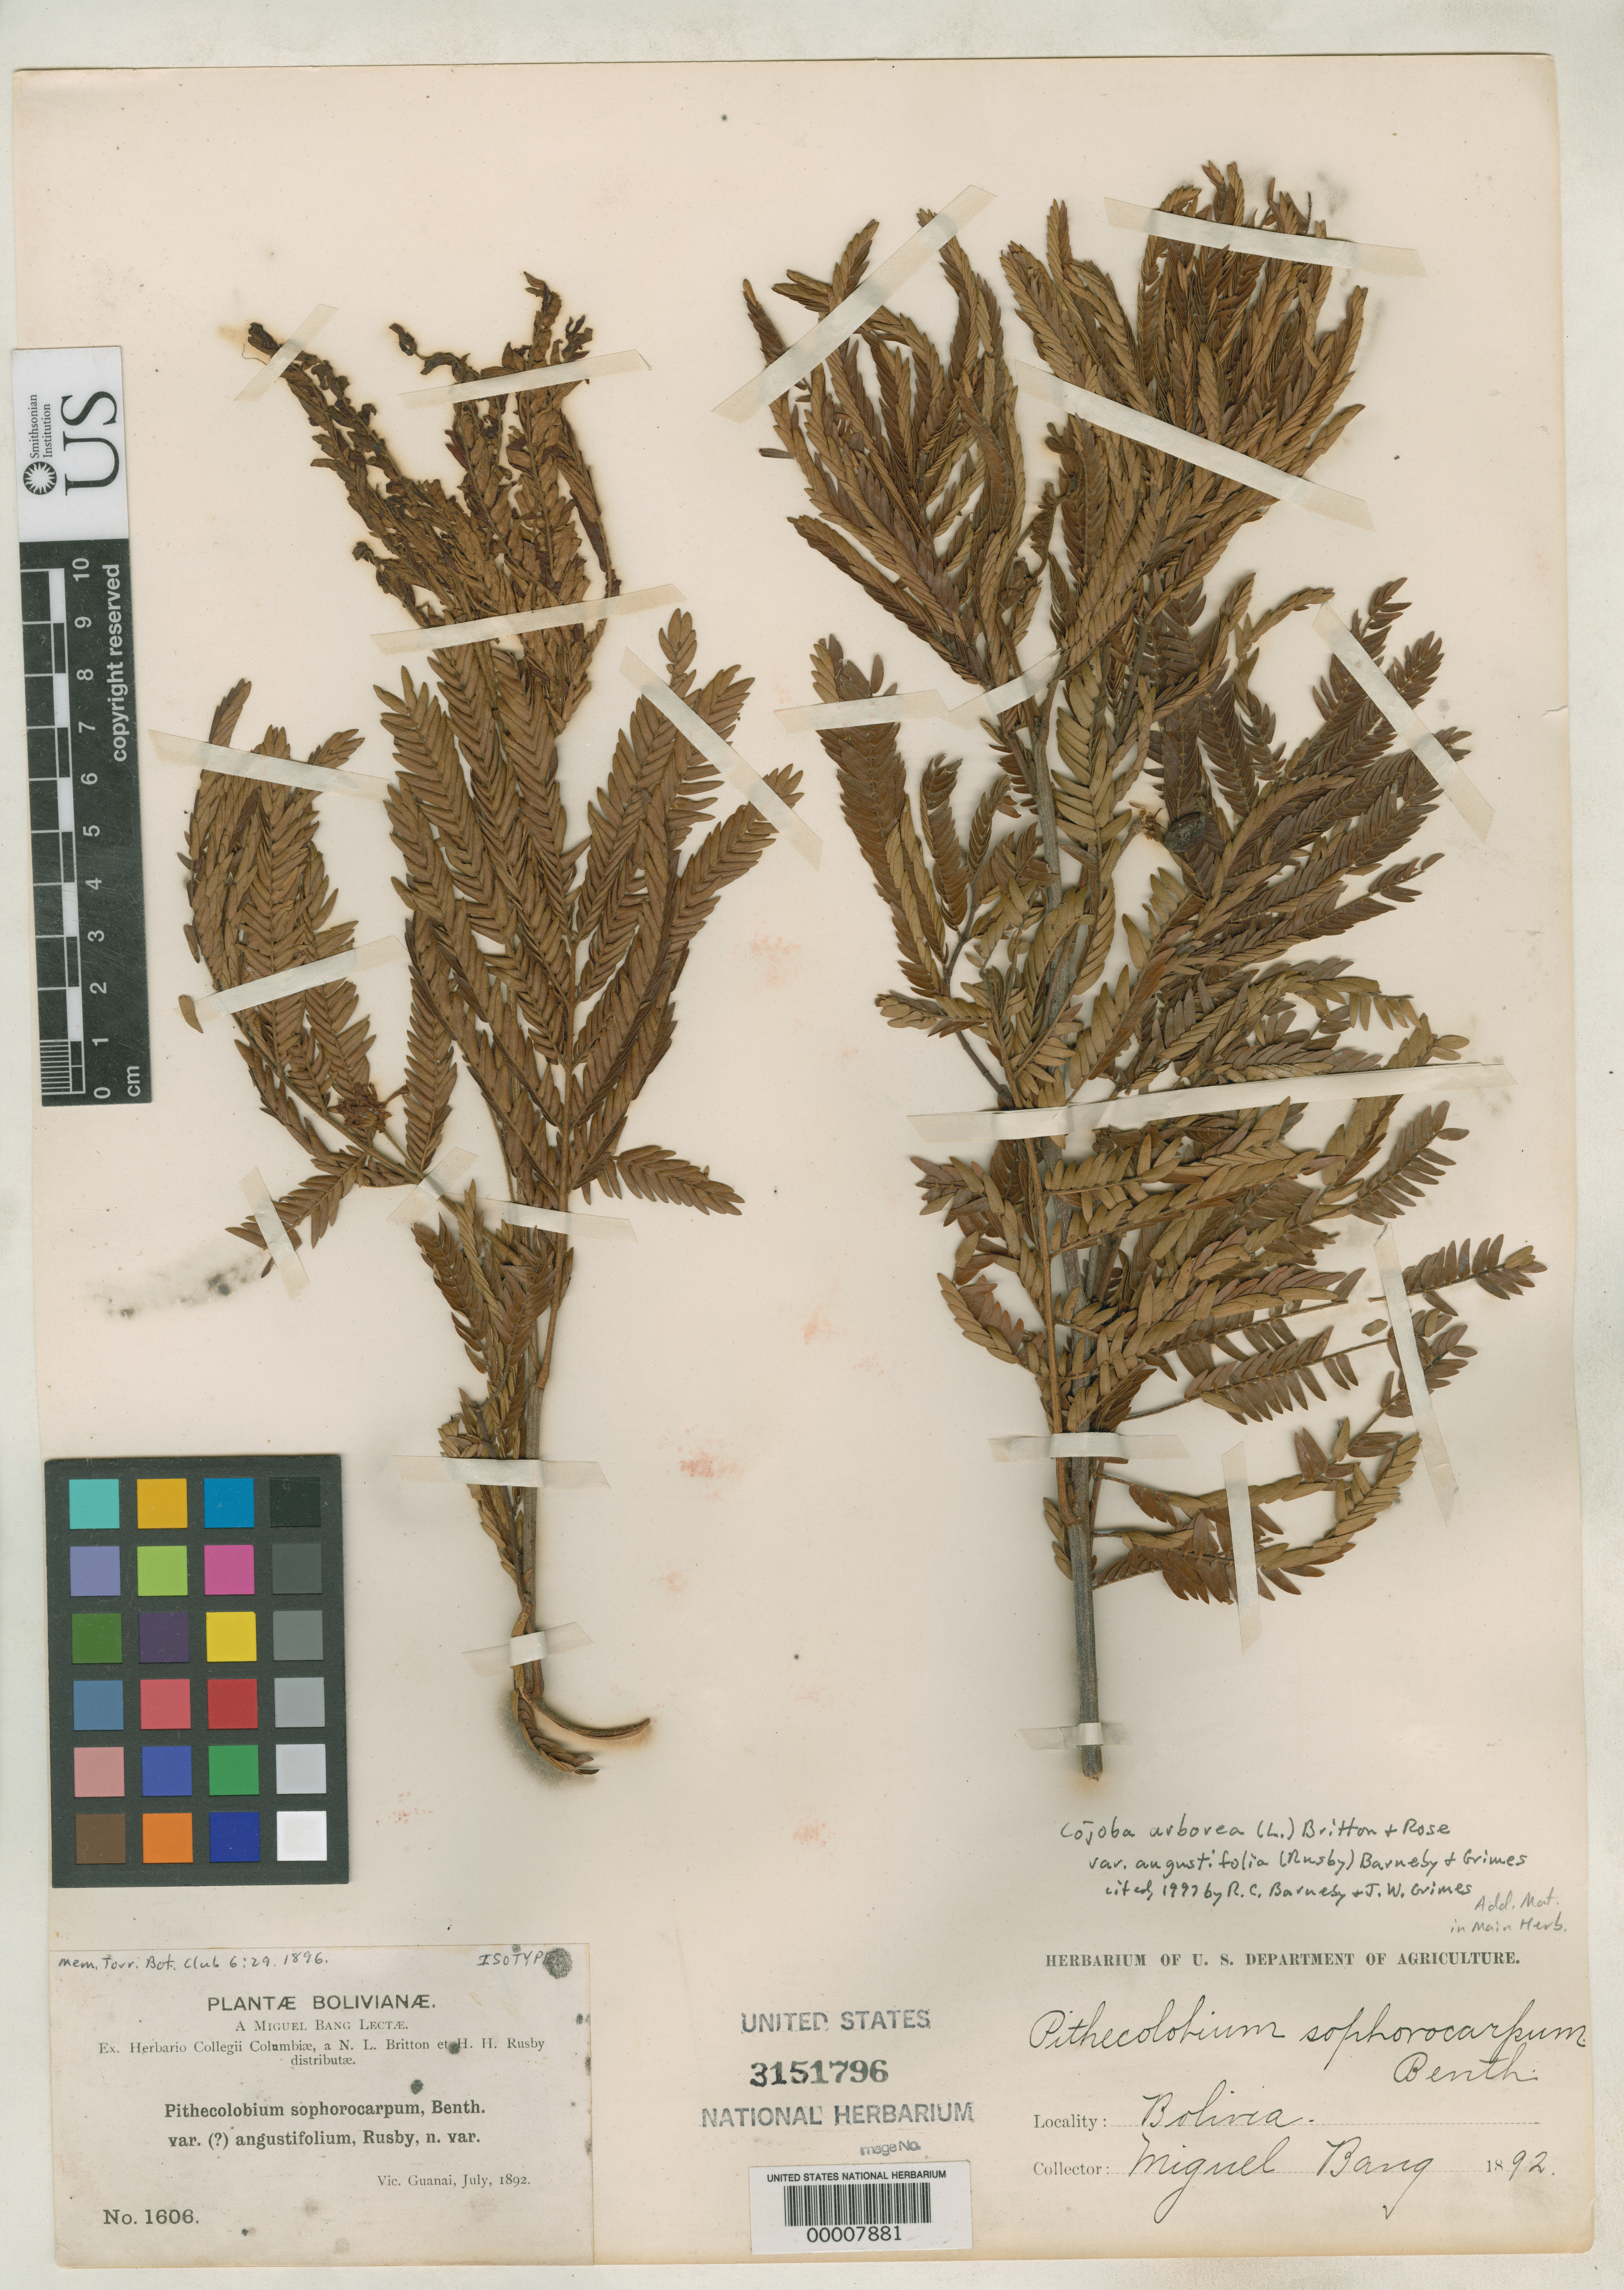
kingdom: Plantae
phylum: Tracheophyta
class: Magnoliopsida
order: Fabales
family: Fabaceae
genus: Pithecellobium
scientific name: Pithecellobium sophorocarpum var. angustifolium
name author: Rusby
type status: Isotype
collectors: M. Bang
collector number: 1606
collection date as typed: Jul 1892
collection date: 1892-07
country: Bolivia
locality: Vicinity of Guanai.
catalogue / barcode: US 3151796